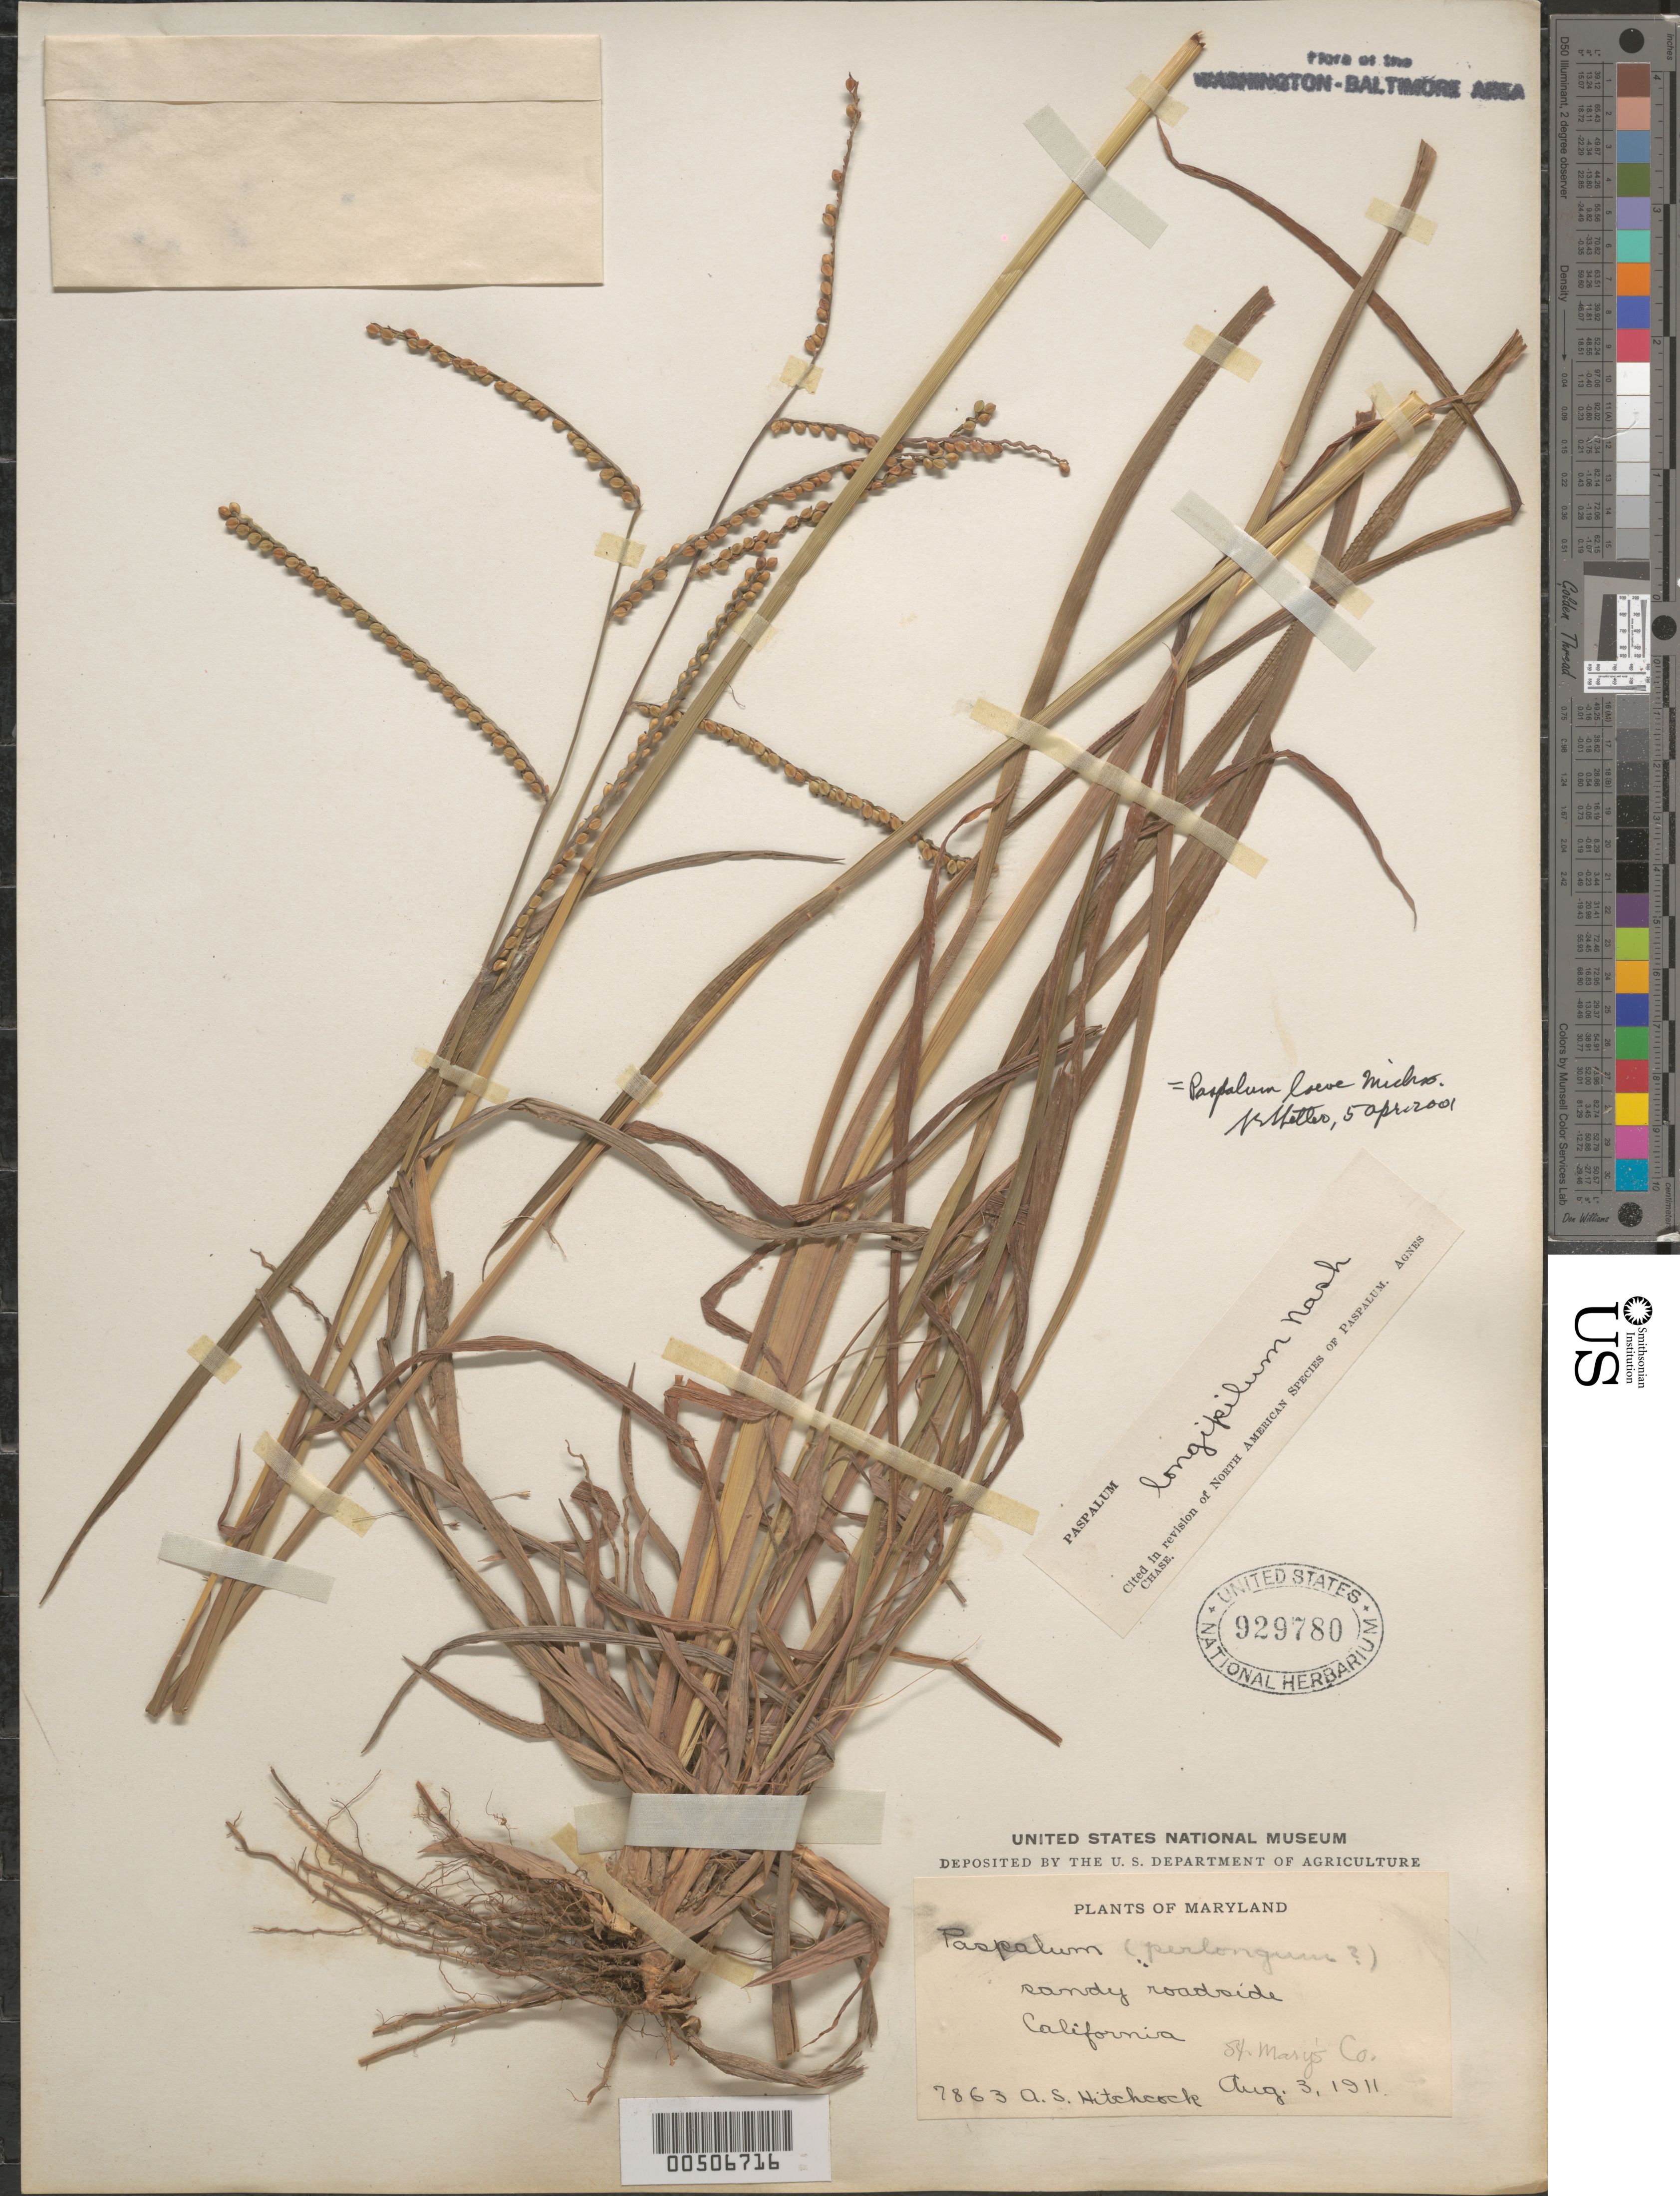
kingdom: Plantae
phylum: Tracheophyta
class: Liliopsida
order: Poales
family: Poaceae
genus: Paspalum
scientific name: Paspalum laeve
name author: Michx.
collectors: A. S. Hitchcock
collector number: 7863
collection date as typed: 03 Aug 1911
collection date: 1911-08-03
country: United States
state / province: Maryland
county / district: St. Mary's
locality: California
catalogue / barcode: US 929780